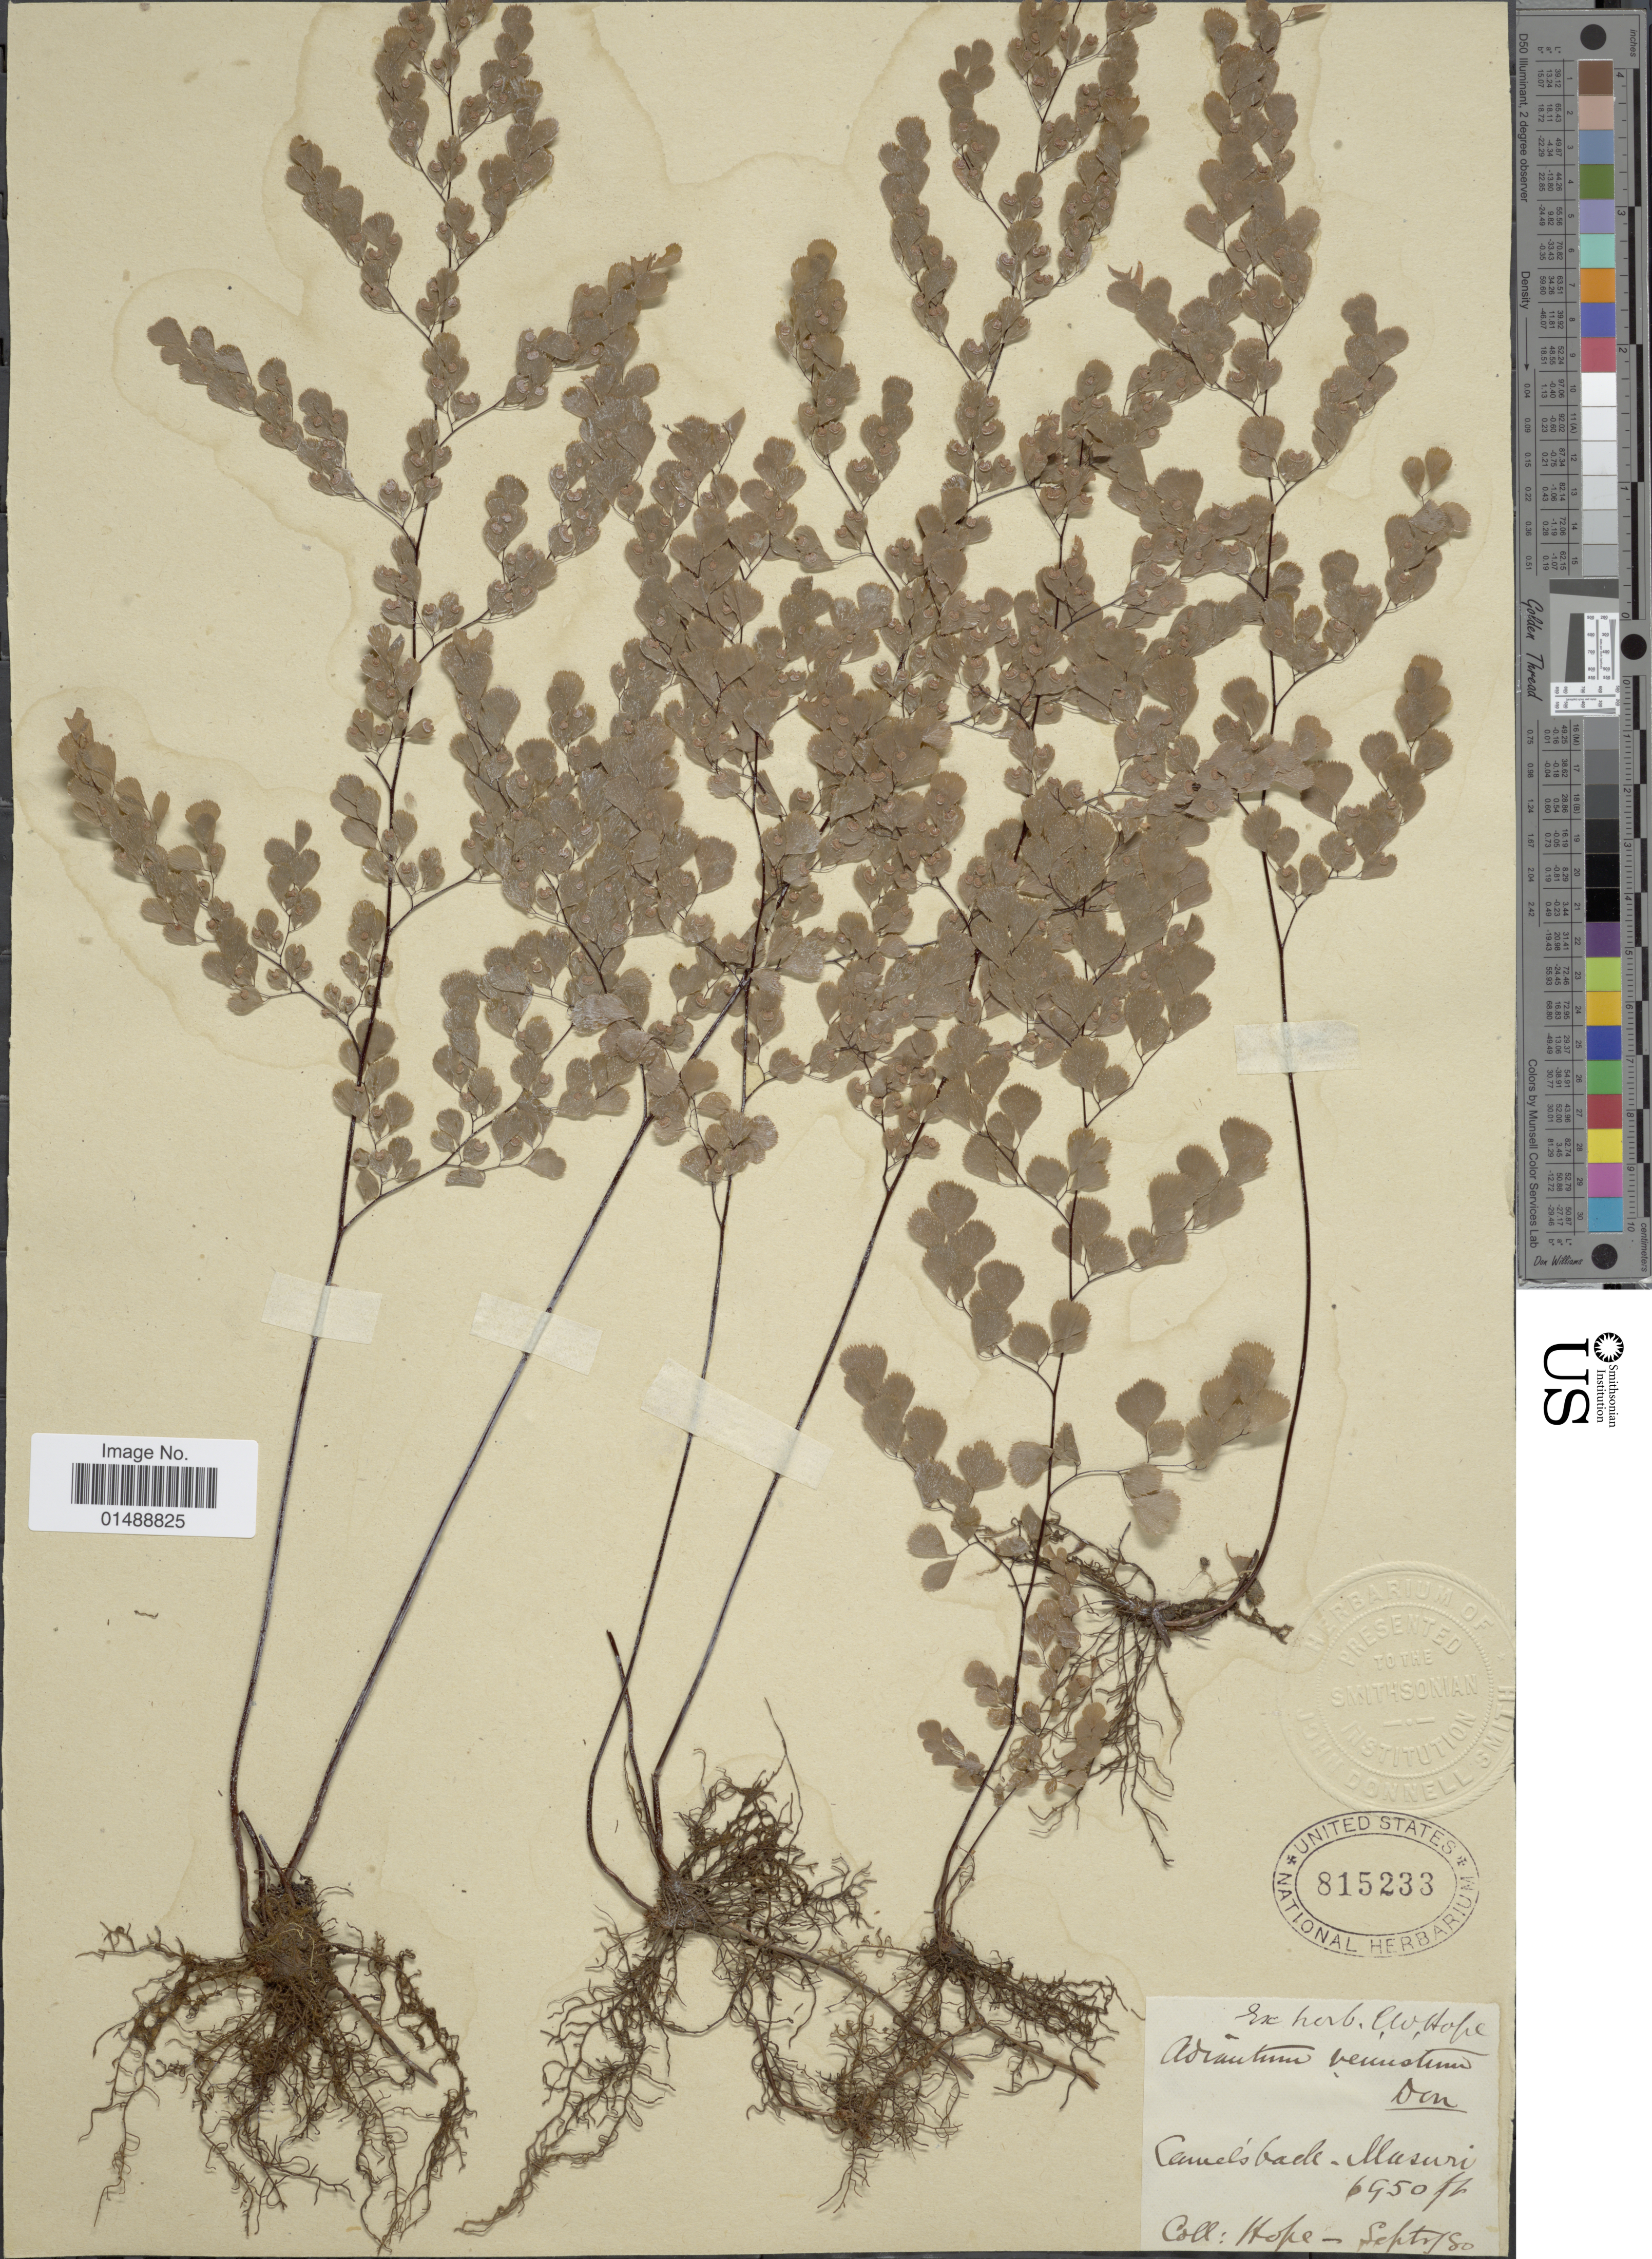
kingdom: Plantae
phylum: Tracheophyta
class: Polypodiopsida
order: Polypodiales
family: Pteridaceae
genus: Adiantum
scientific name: Adiantum venustum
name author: D. Don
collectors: C. W. Hope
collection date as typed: Transcribed d/m/y: /9/80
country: India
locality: Camels back- Musuri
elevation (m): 2118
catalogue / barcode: US 815233